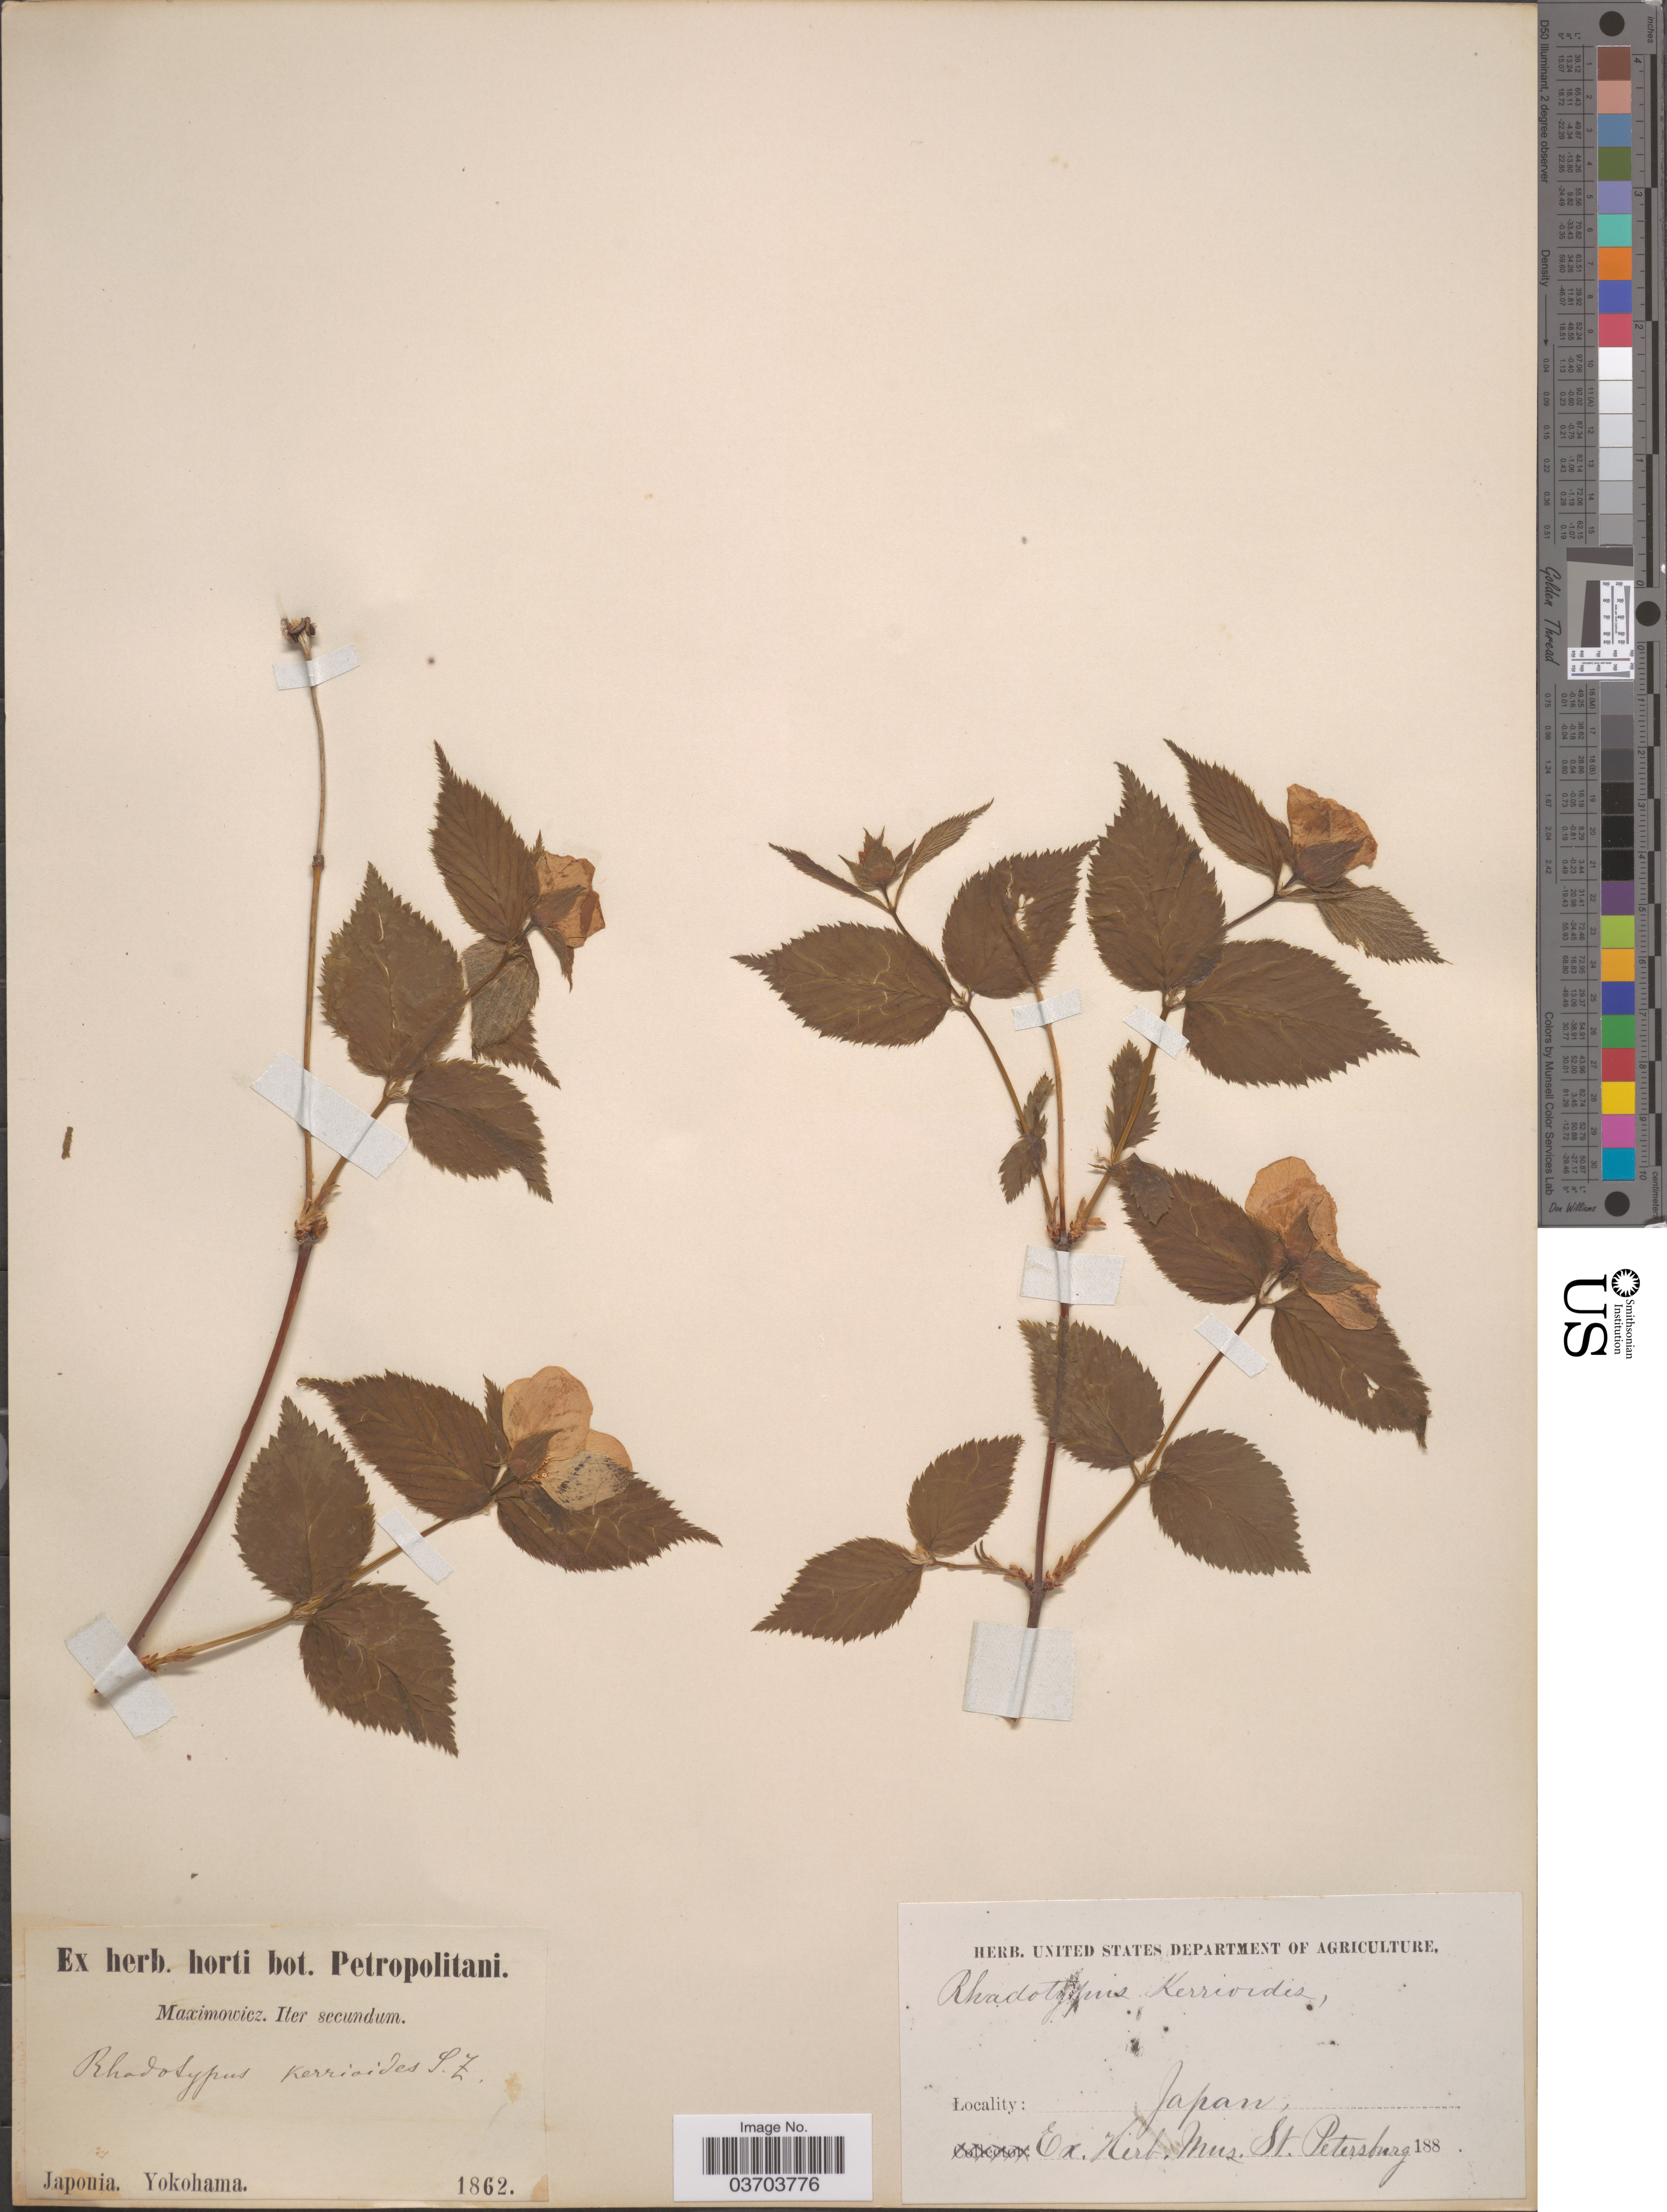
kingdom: Plantae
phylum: Tracheophyta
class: Magnoliopsida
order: Rosales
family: Rosaceae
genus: Rhodotypos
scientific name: Rhodotypos scandens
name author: (Thunb.) Makino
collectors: -. Maximowicz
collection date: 1862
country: Japan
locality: Yokohama.